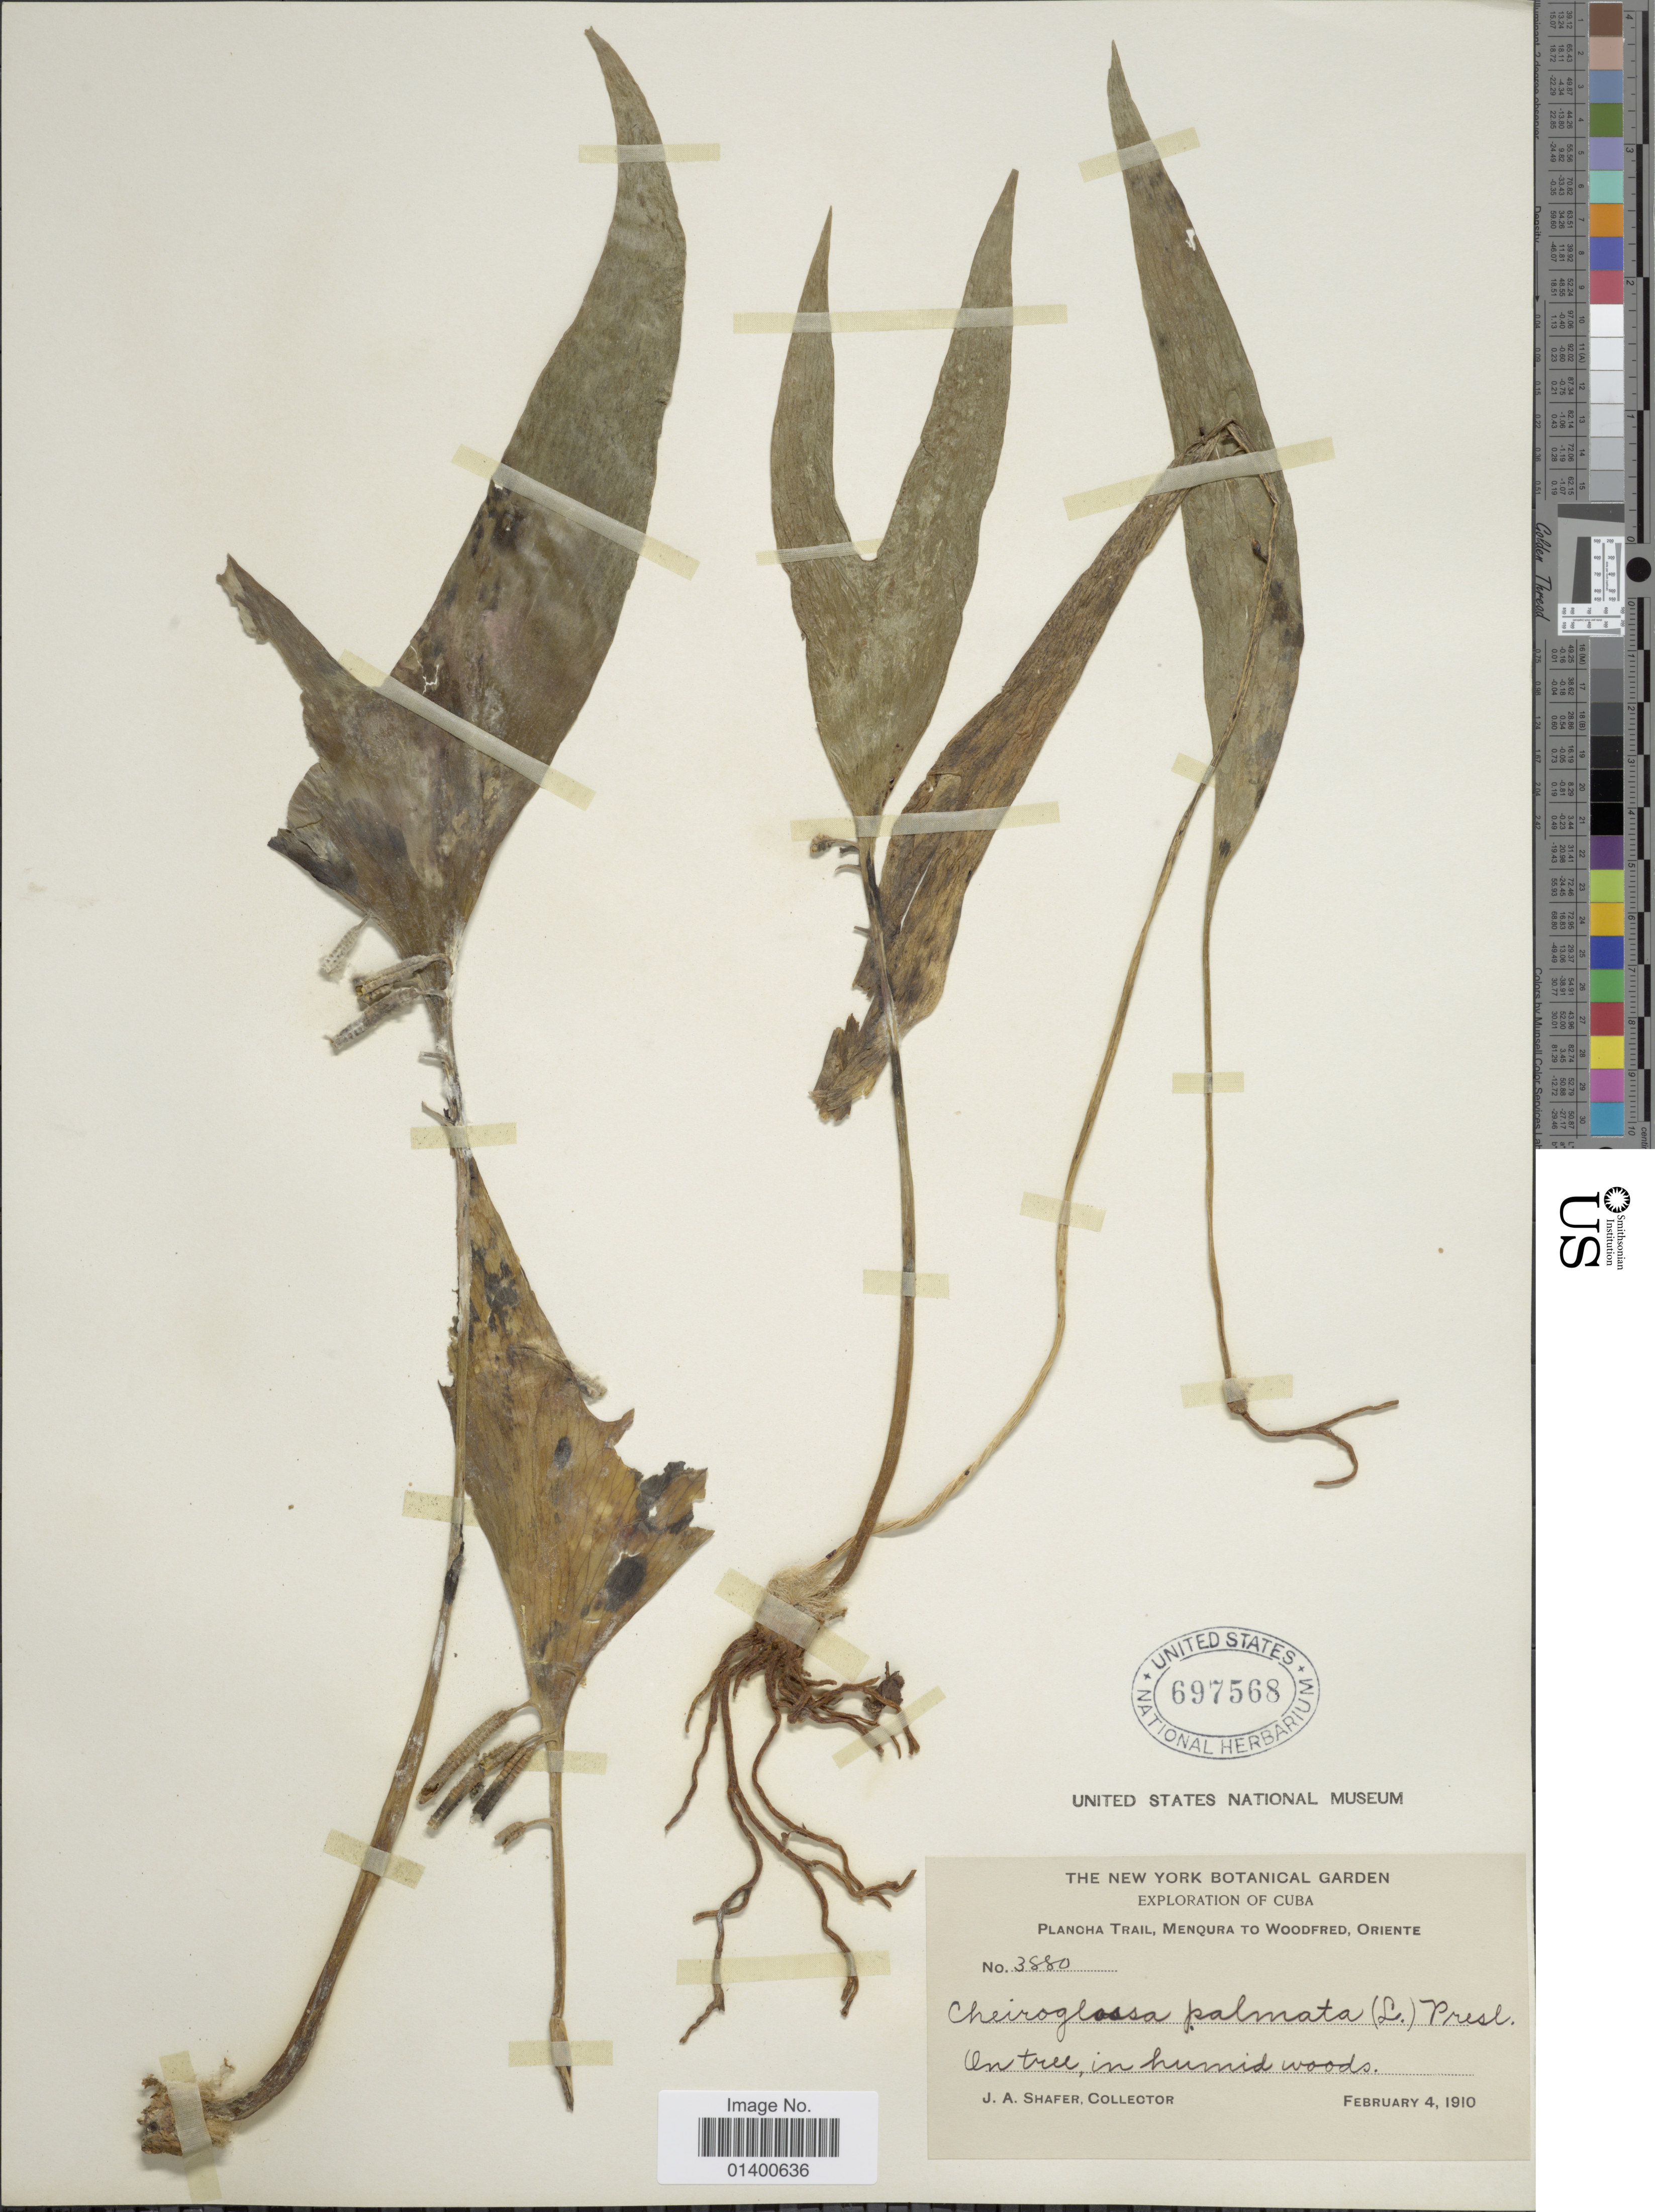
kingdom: Plantae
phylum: Tracheophyta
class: Polypodiopsida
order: Ophioglossales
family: Ophioglossaceae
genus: Cheiroglossa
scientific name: Cheiroglossa palmata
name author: (L.) C. Presl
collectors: J. A. Shafer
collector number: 3880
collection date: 1910-02-04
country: Cuba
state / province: Oriente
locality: Plancha trail, Menqura to Woodfred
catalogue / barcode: US 697568